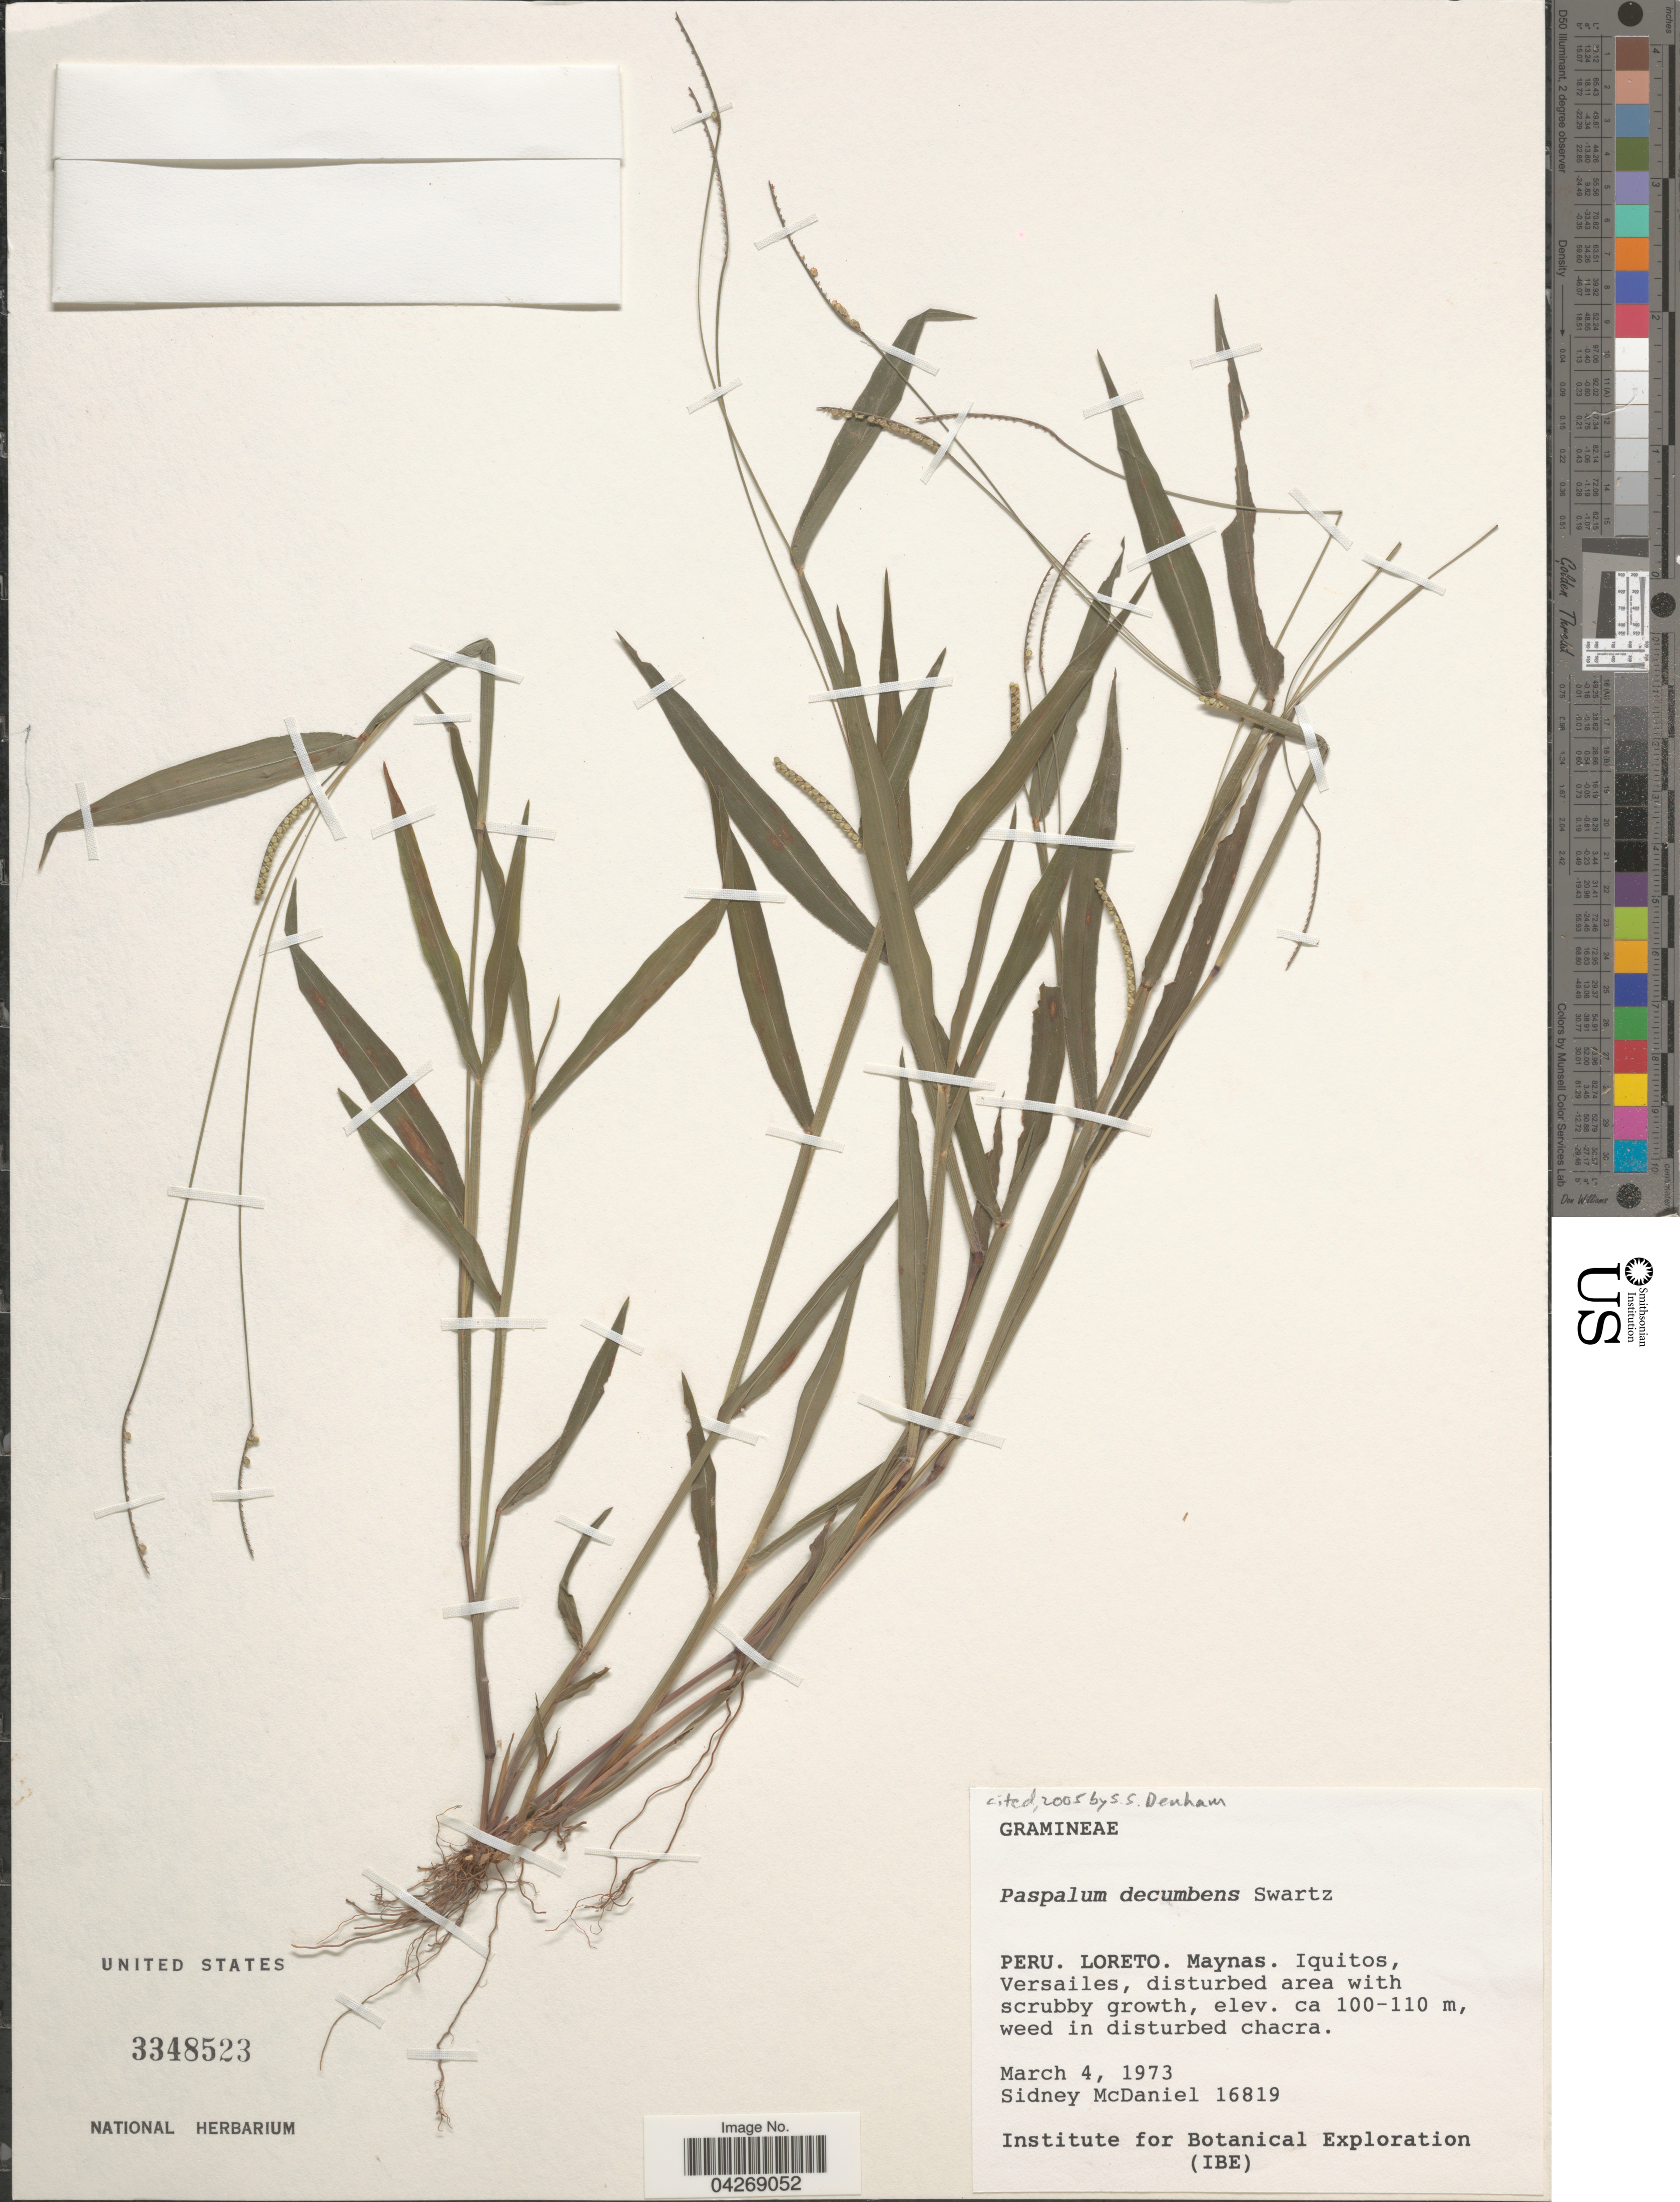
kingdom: Plantae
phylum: Tracheophyta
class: Liliopsida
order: Poales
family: Poaceae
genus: Paspalum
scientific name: Paspalum decumbens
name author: Sw.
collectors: M. Rimachi Y.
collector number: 16819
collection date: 1973-03-04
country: Peru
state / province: Loreto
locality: Maynas. Iquitos, Versailes, disturbed area with scrubby growth.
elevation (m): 100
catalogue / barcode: US 3348523